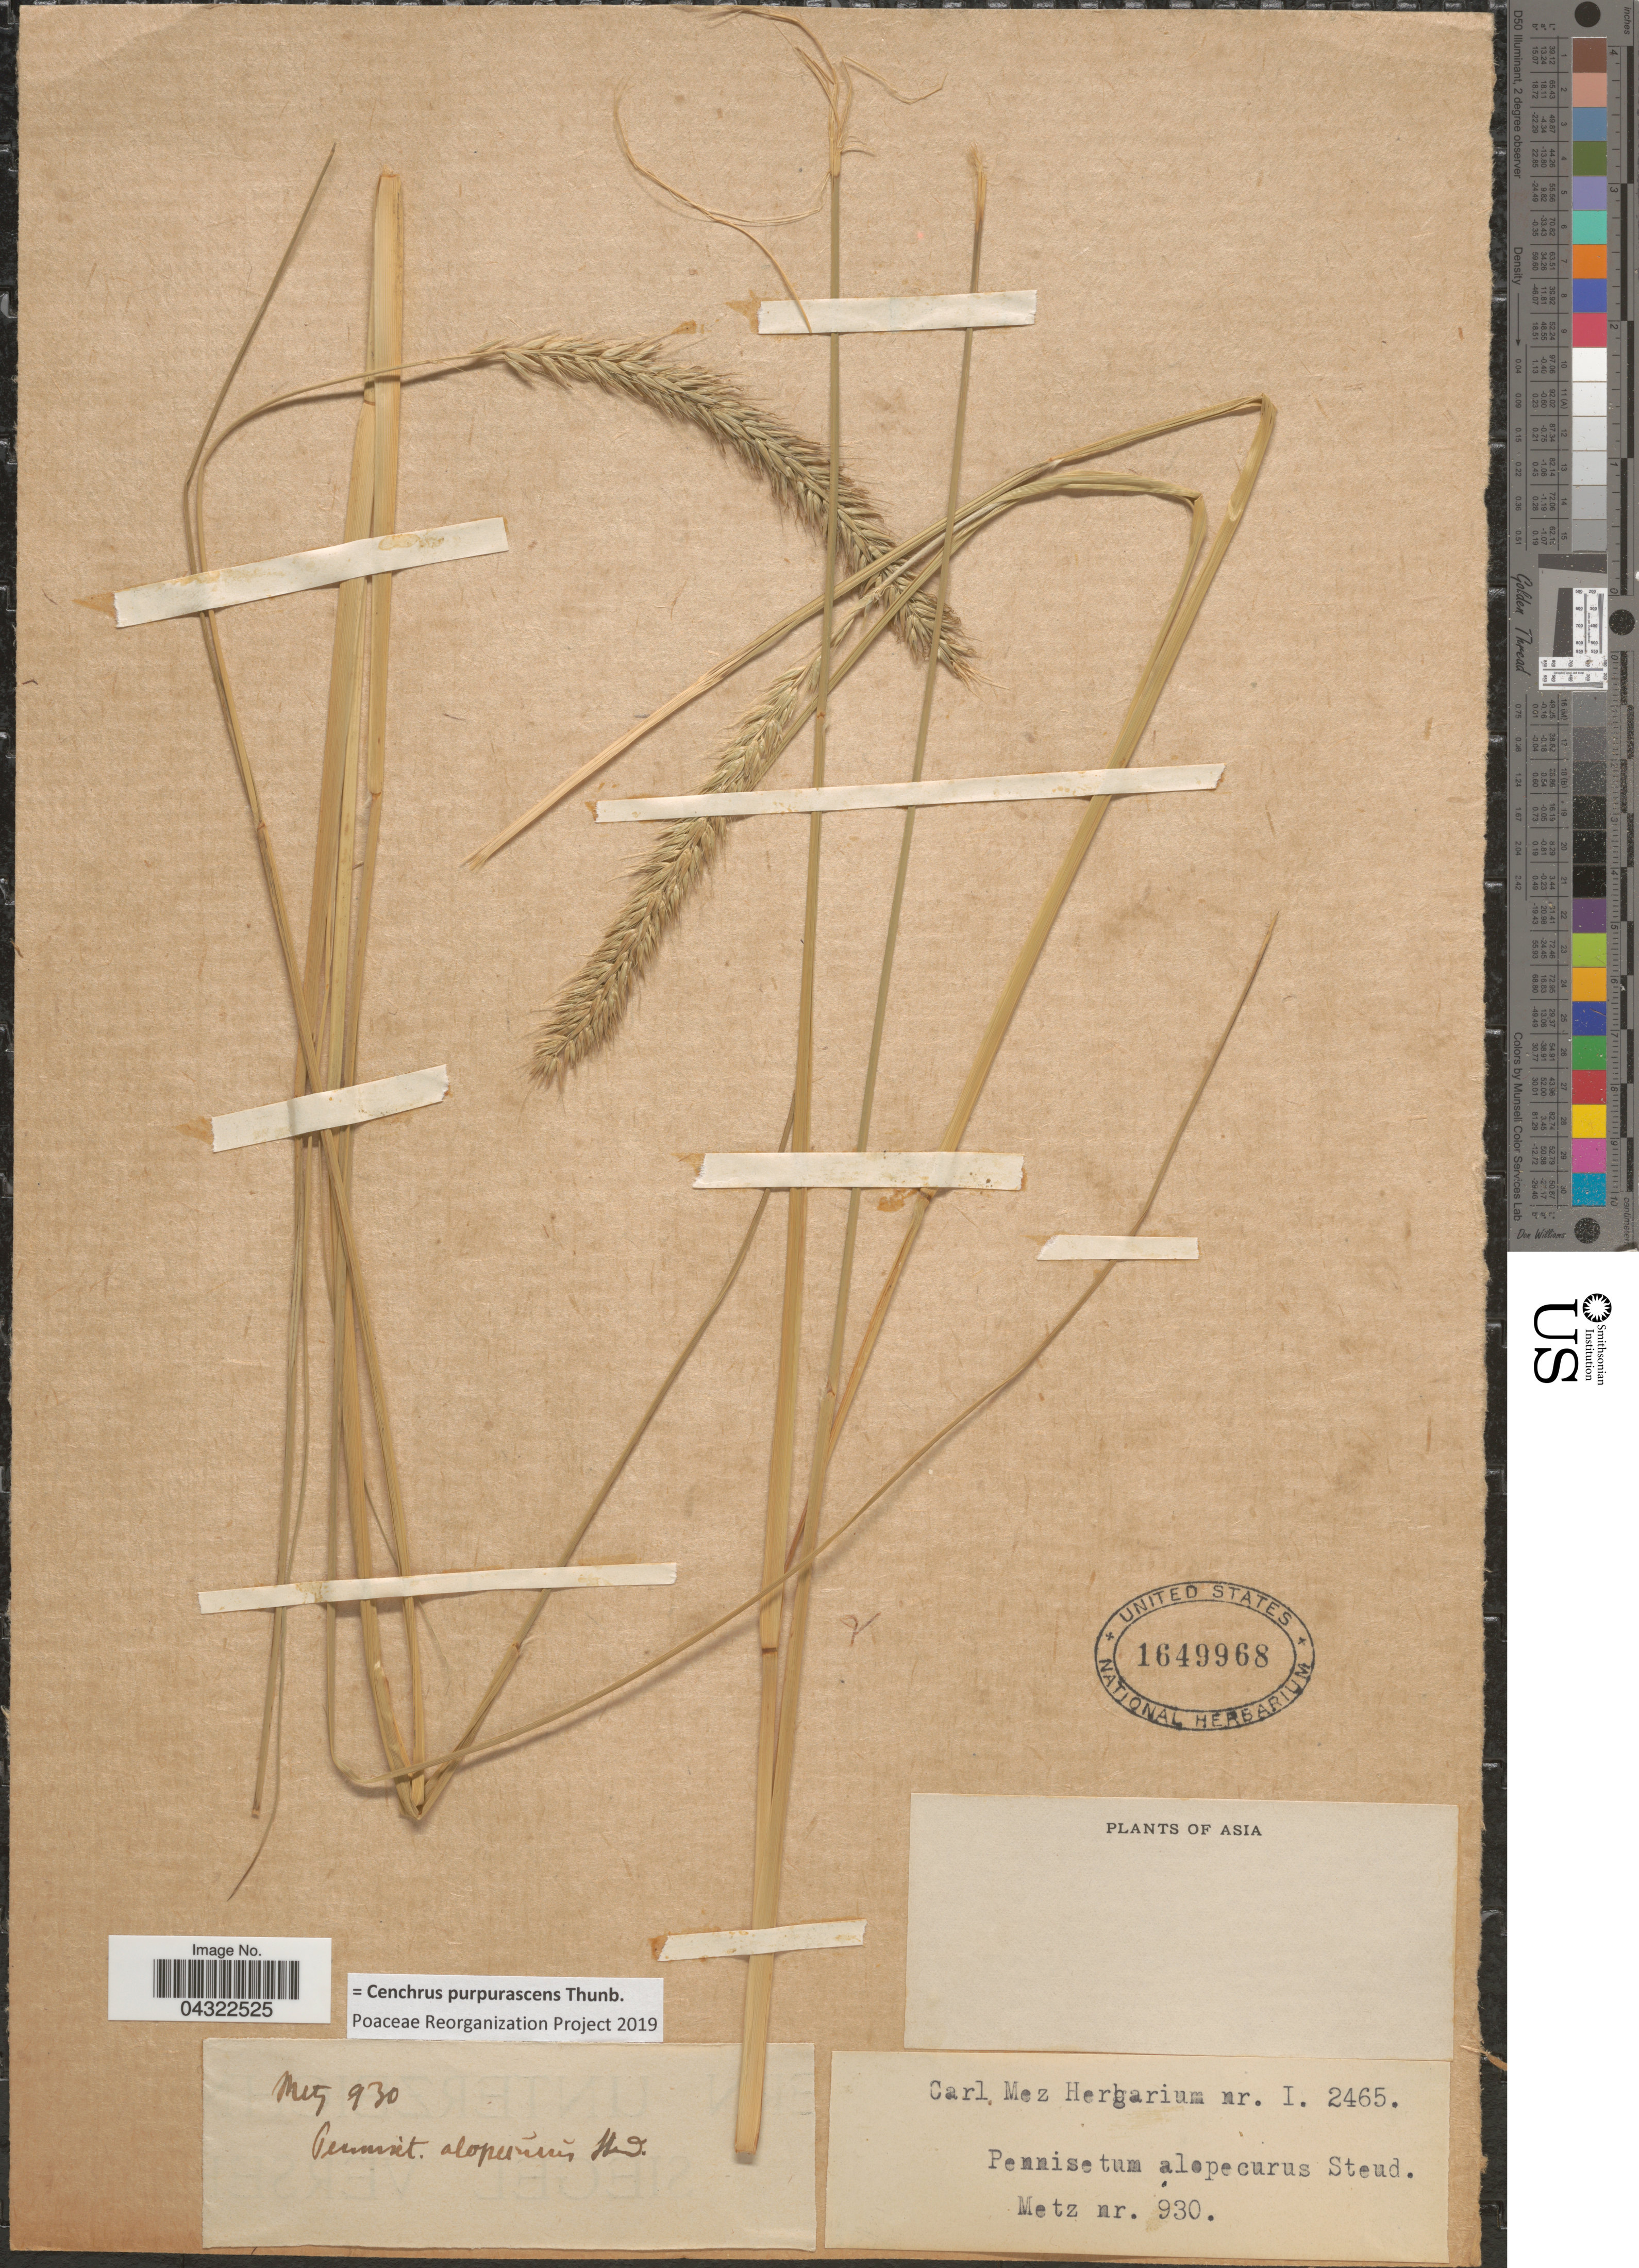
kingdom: Plantae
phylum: Tracheophyta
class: Liliopsida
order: Poales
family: Poaceae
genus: Cenchrus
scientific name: Cenchrus purpurascens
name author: Thunb.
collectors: -. Metz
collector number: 930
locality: Asia.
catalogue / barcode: US 1649968